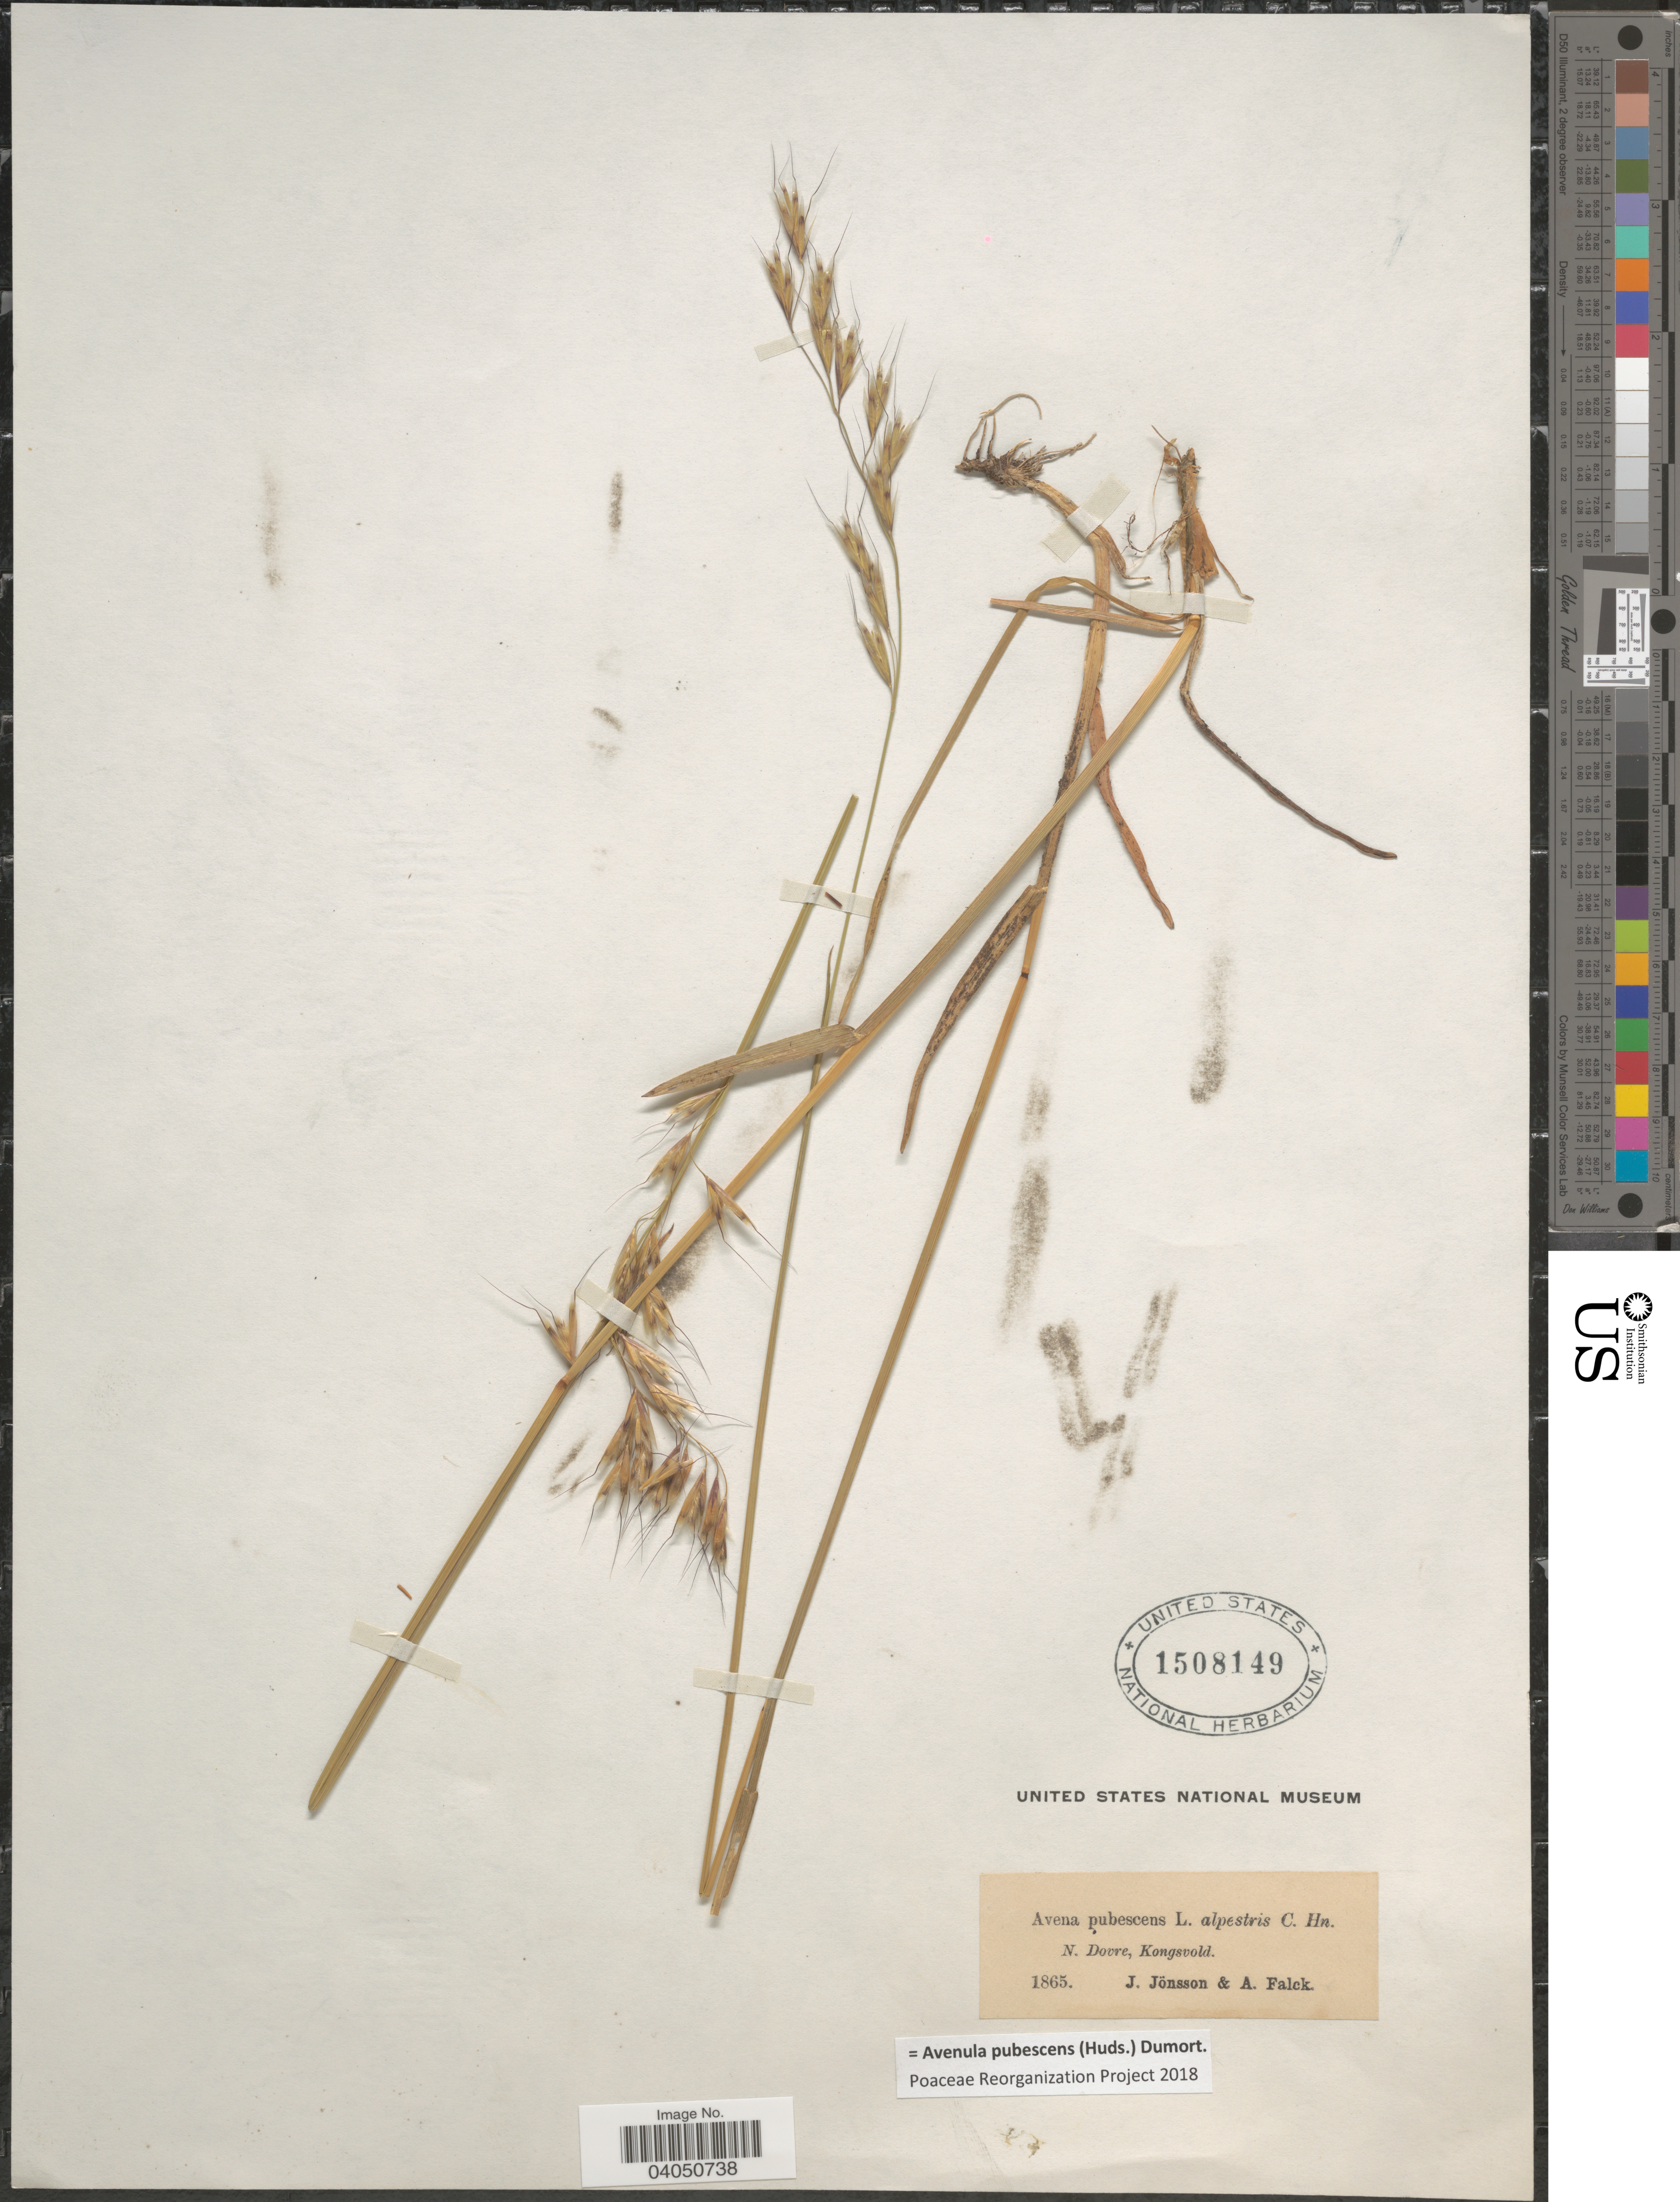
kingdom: Plantae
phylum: Tracheophyta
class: Liliopsida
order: Poales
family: Poaceae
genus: Avenula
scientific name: Avenula pubescens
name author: (Huds.) Dumort.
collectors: J. Jonsson & A. Falck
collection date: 1865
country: Norway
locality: N. Dovre, Kongsvold.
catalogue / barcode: US 1508149